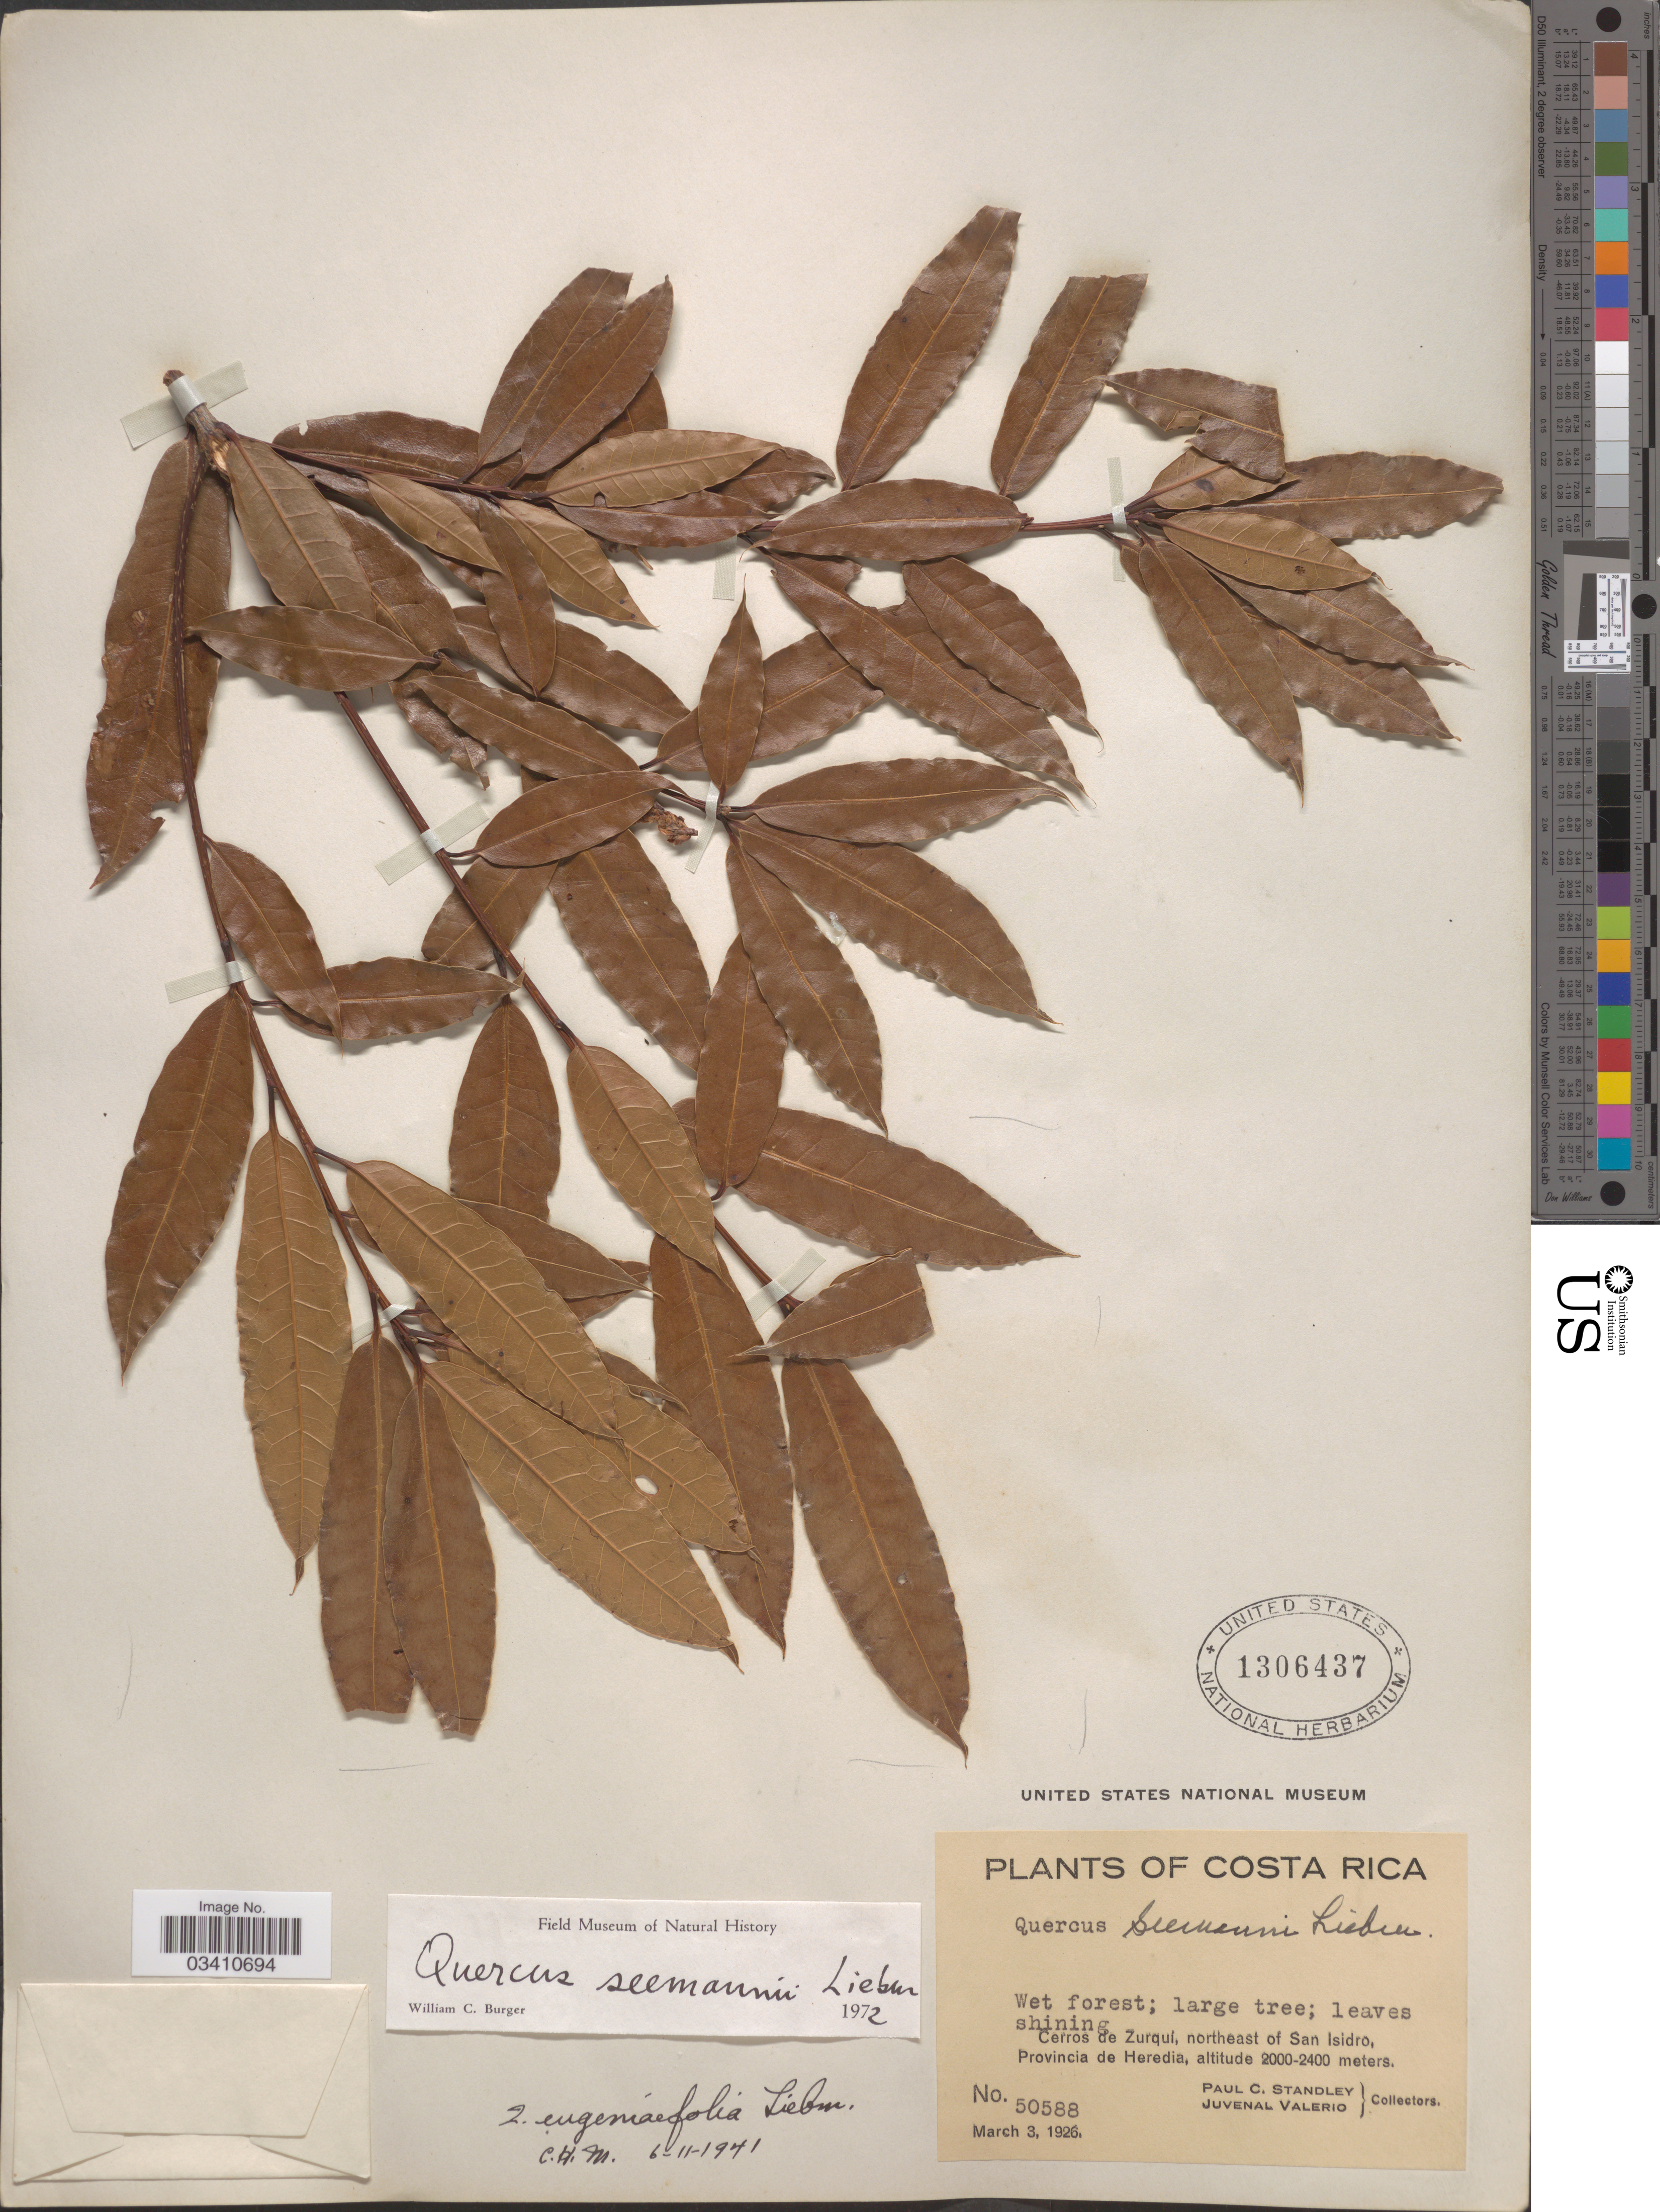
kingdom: Plantae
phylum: Tracheophyta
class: Magnoliopsida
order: Fagales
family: Fagaceae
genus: Quercus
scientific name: Quercus seemannii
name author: Liebm.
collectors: P. C. Standley & J. Valerio R.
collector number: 50588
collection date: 1926-03-03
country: Costa Rica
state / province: Heredia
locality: Cerros de Zurquí, northeast of San Isidro.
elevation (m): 2000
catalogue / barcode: US 1306437